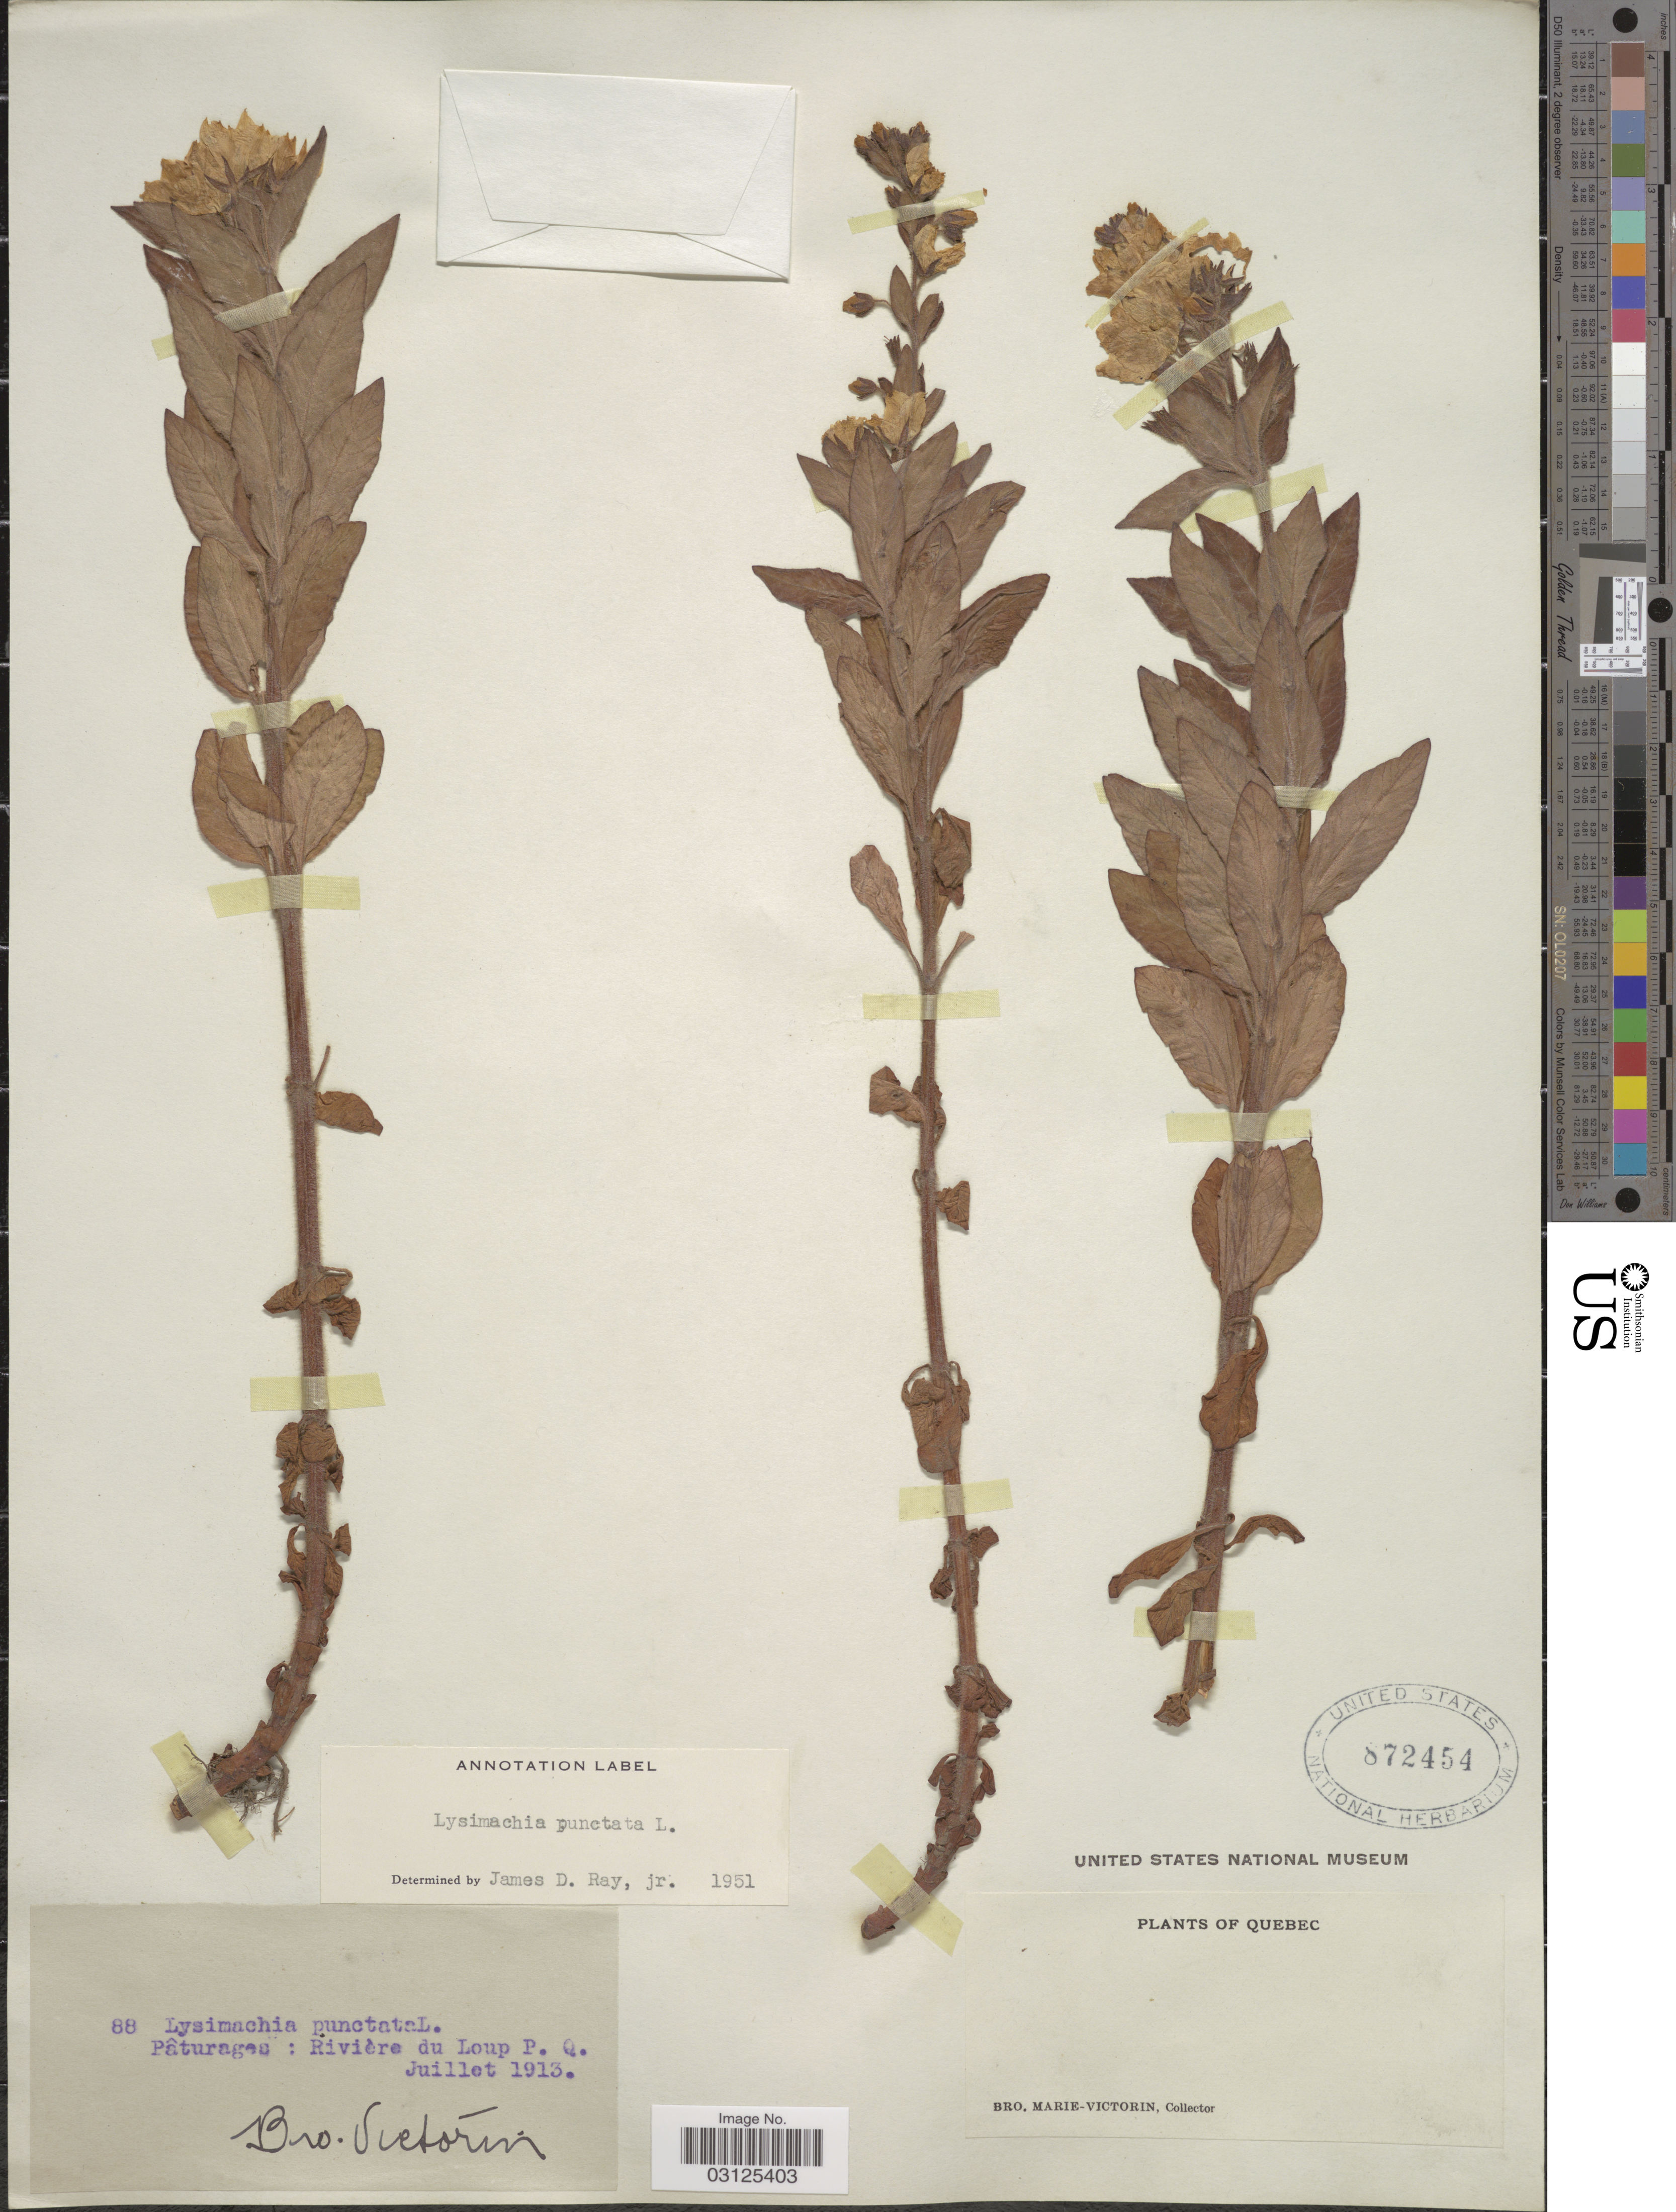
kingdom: Plantae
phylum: Tracheophyta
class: Magnoliopsida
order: Ericales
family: Primulaceae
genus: Lysimachia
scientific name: Lysimachia punctata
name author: L.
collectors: B. Victorin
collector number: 88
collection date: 1913-07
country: Canada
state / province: Quebec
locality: Pâturages: Rivière du Loup P. Q.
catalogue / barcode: US 872454